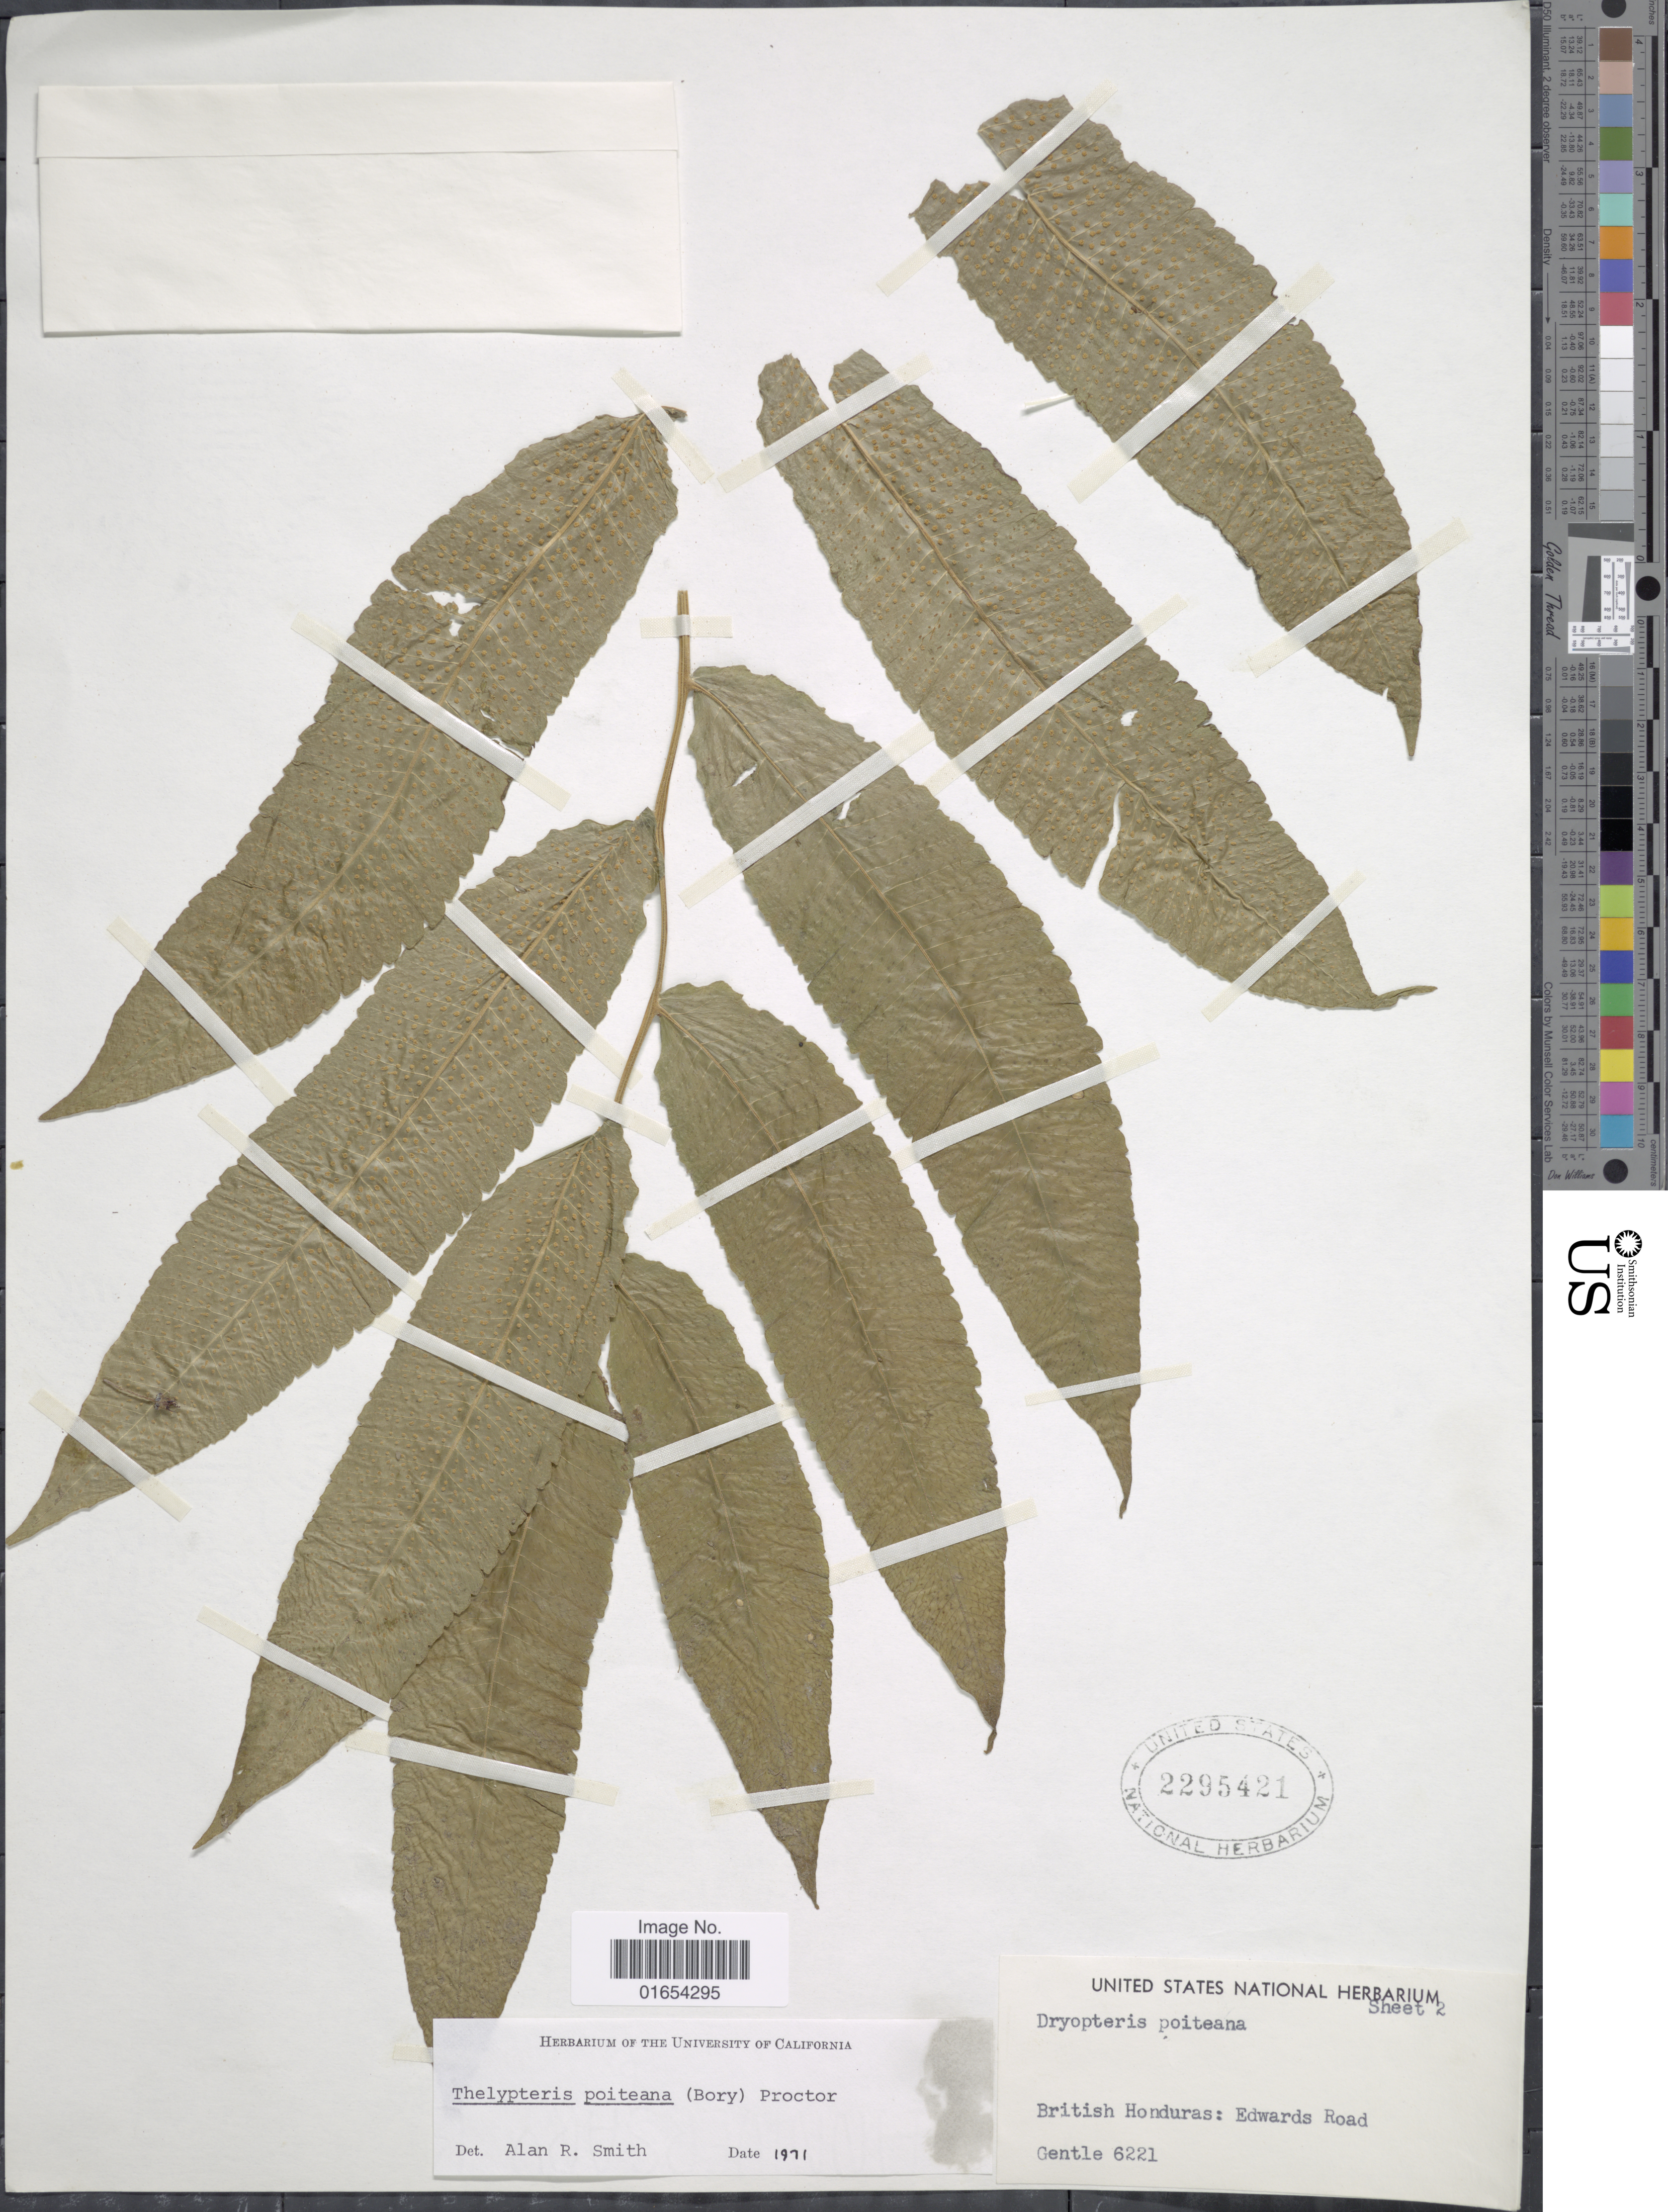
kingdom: Plantae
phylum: Tracheophyta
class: Polypodiopsida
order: Polypodiales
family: Thelypteridaceae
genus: Goniopteris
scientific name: Goniopteris poiteana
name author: (Bory) Ching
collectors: Gentle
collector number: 6221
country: Belize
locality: British Honduras; Edwards Road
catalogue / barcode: US 2295421